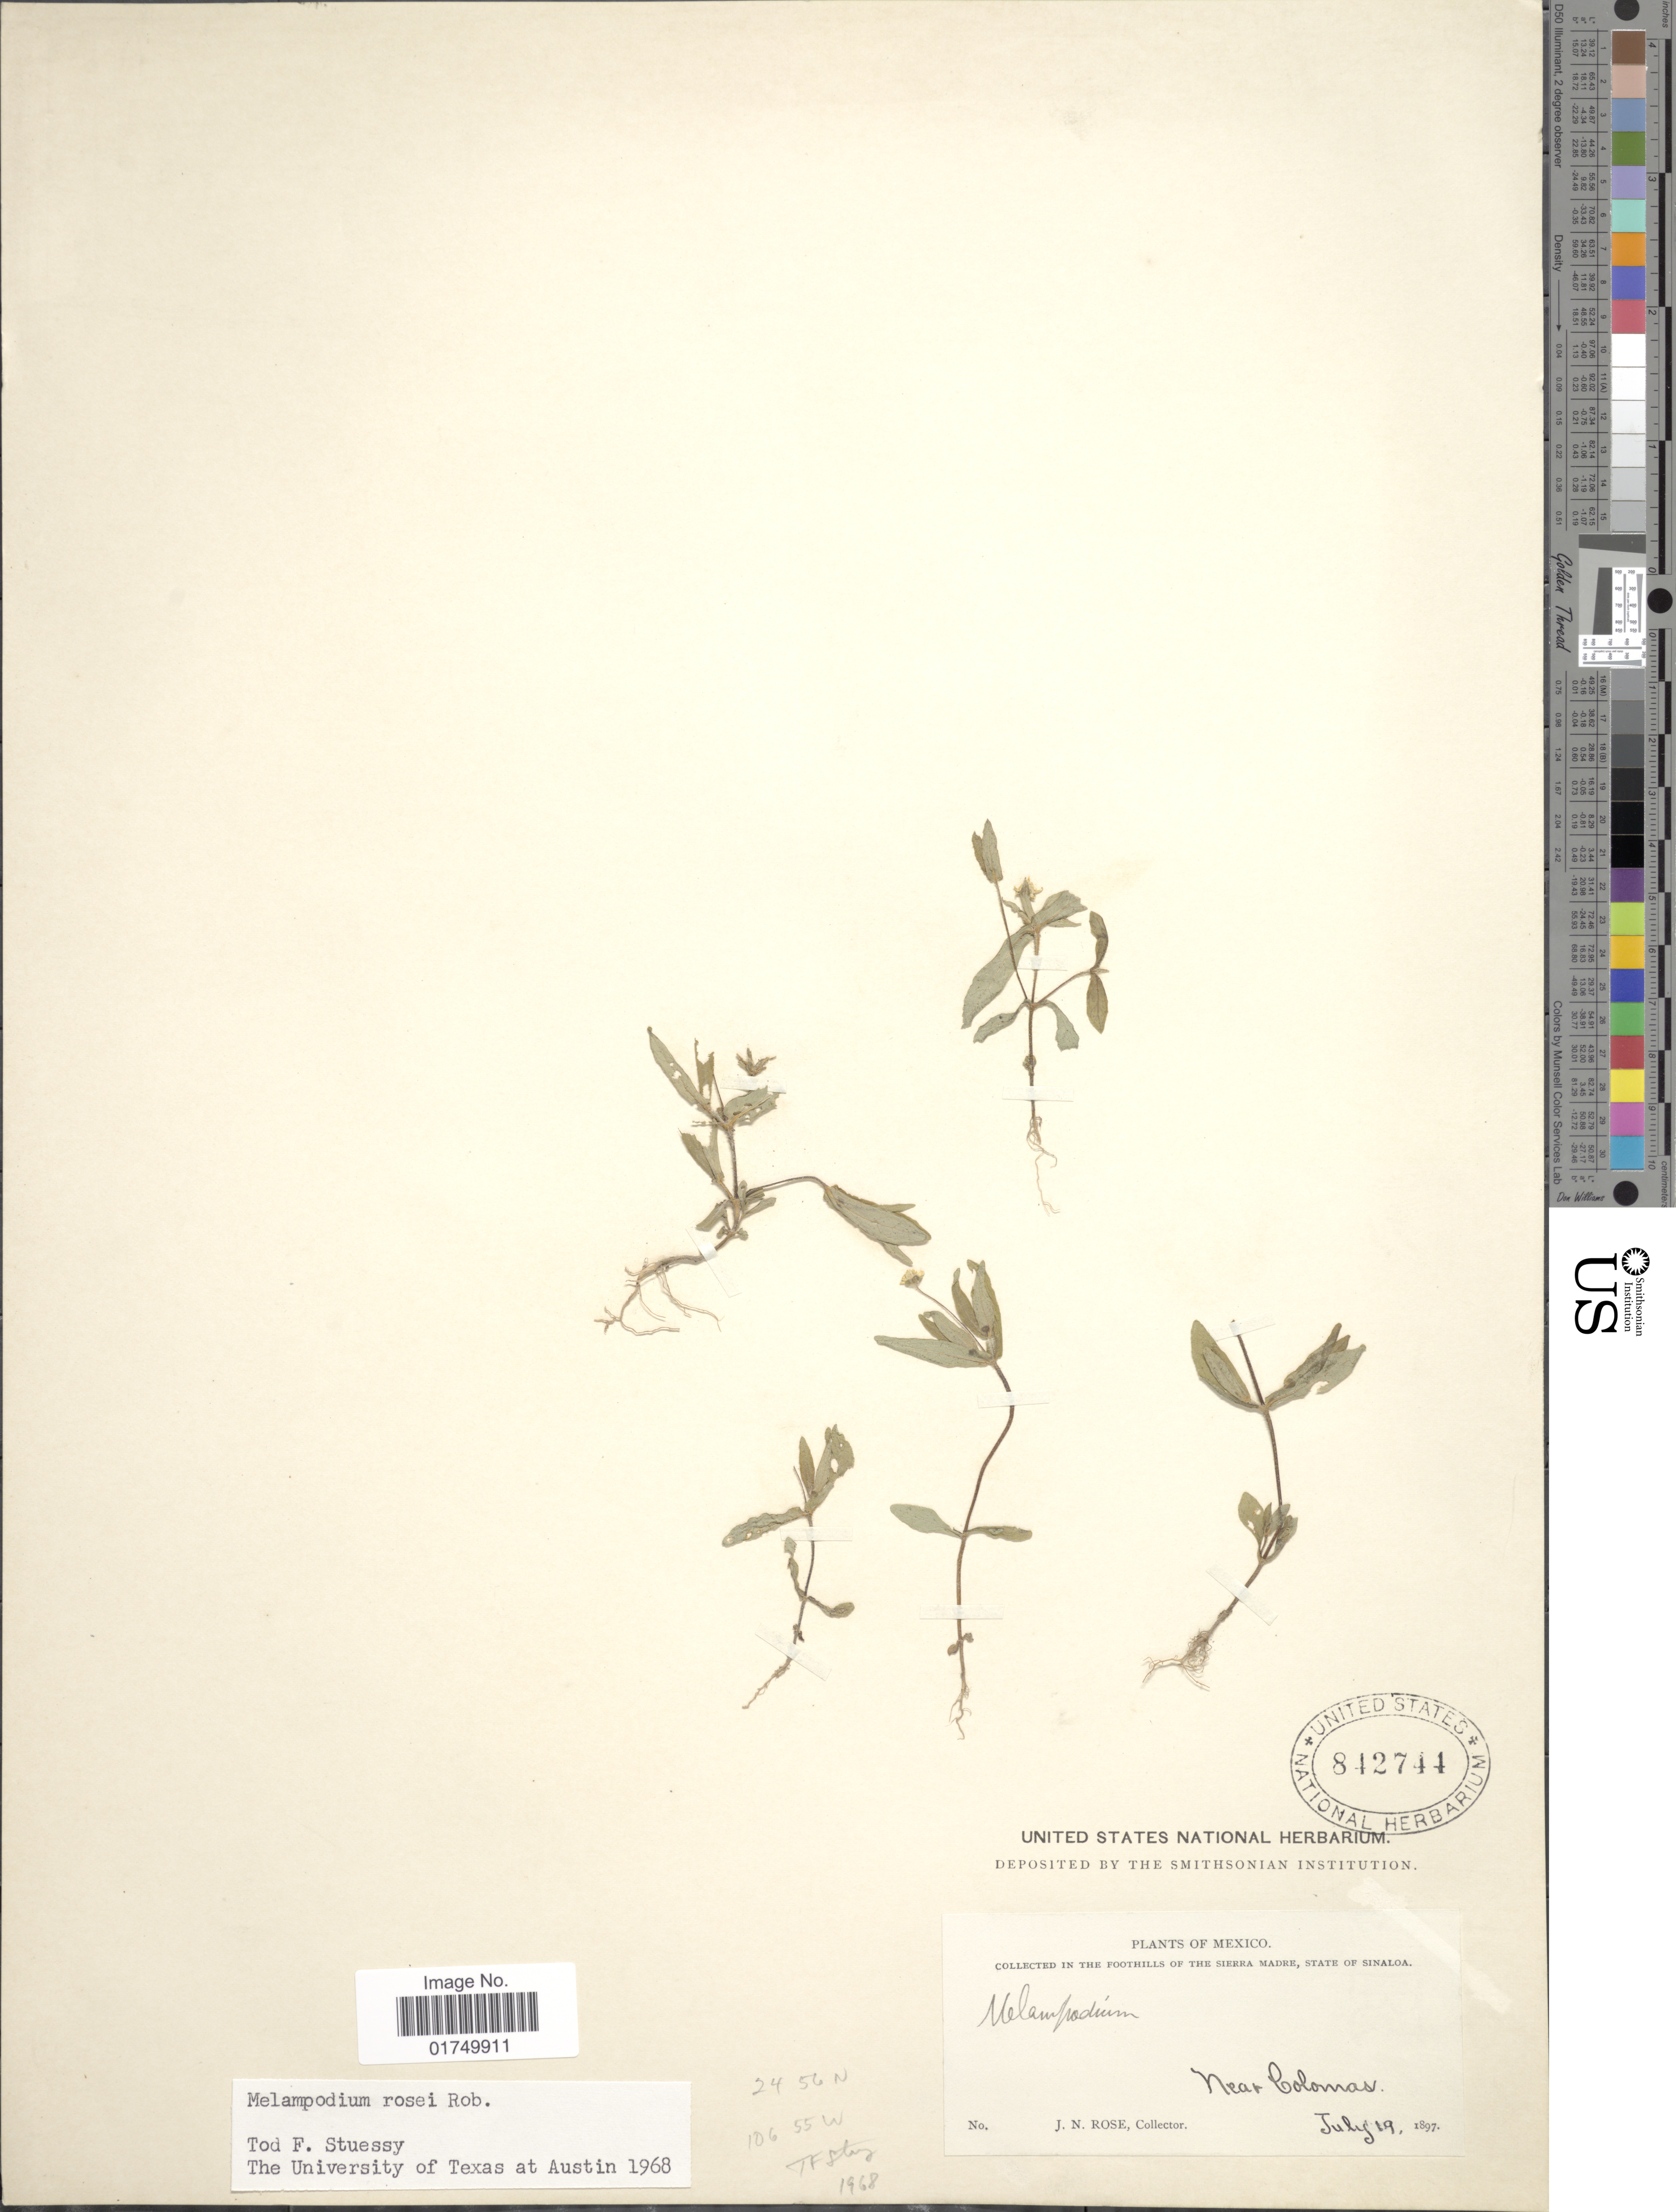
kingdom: Plantae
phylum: Tracheophyta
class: Magnoliopsida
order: Asterales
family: Asteraceae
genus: Melampodium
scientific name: Melampodium rosei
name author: B.L. Rob.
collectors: J. N. Rose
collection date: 1897-07-19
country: Mexico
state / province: Sinaloa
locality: In the foothills of the Sierra Madre, State of Sinaloa. Near Colomas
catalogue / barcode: US 842744